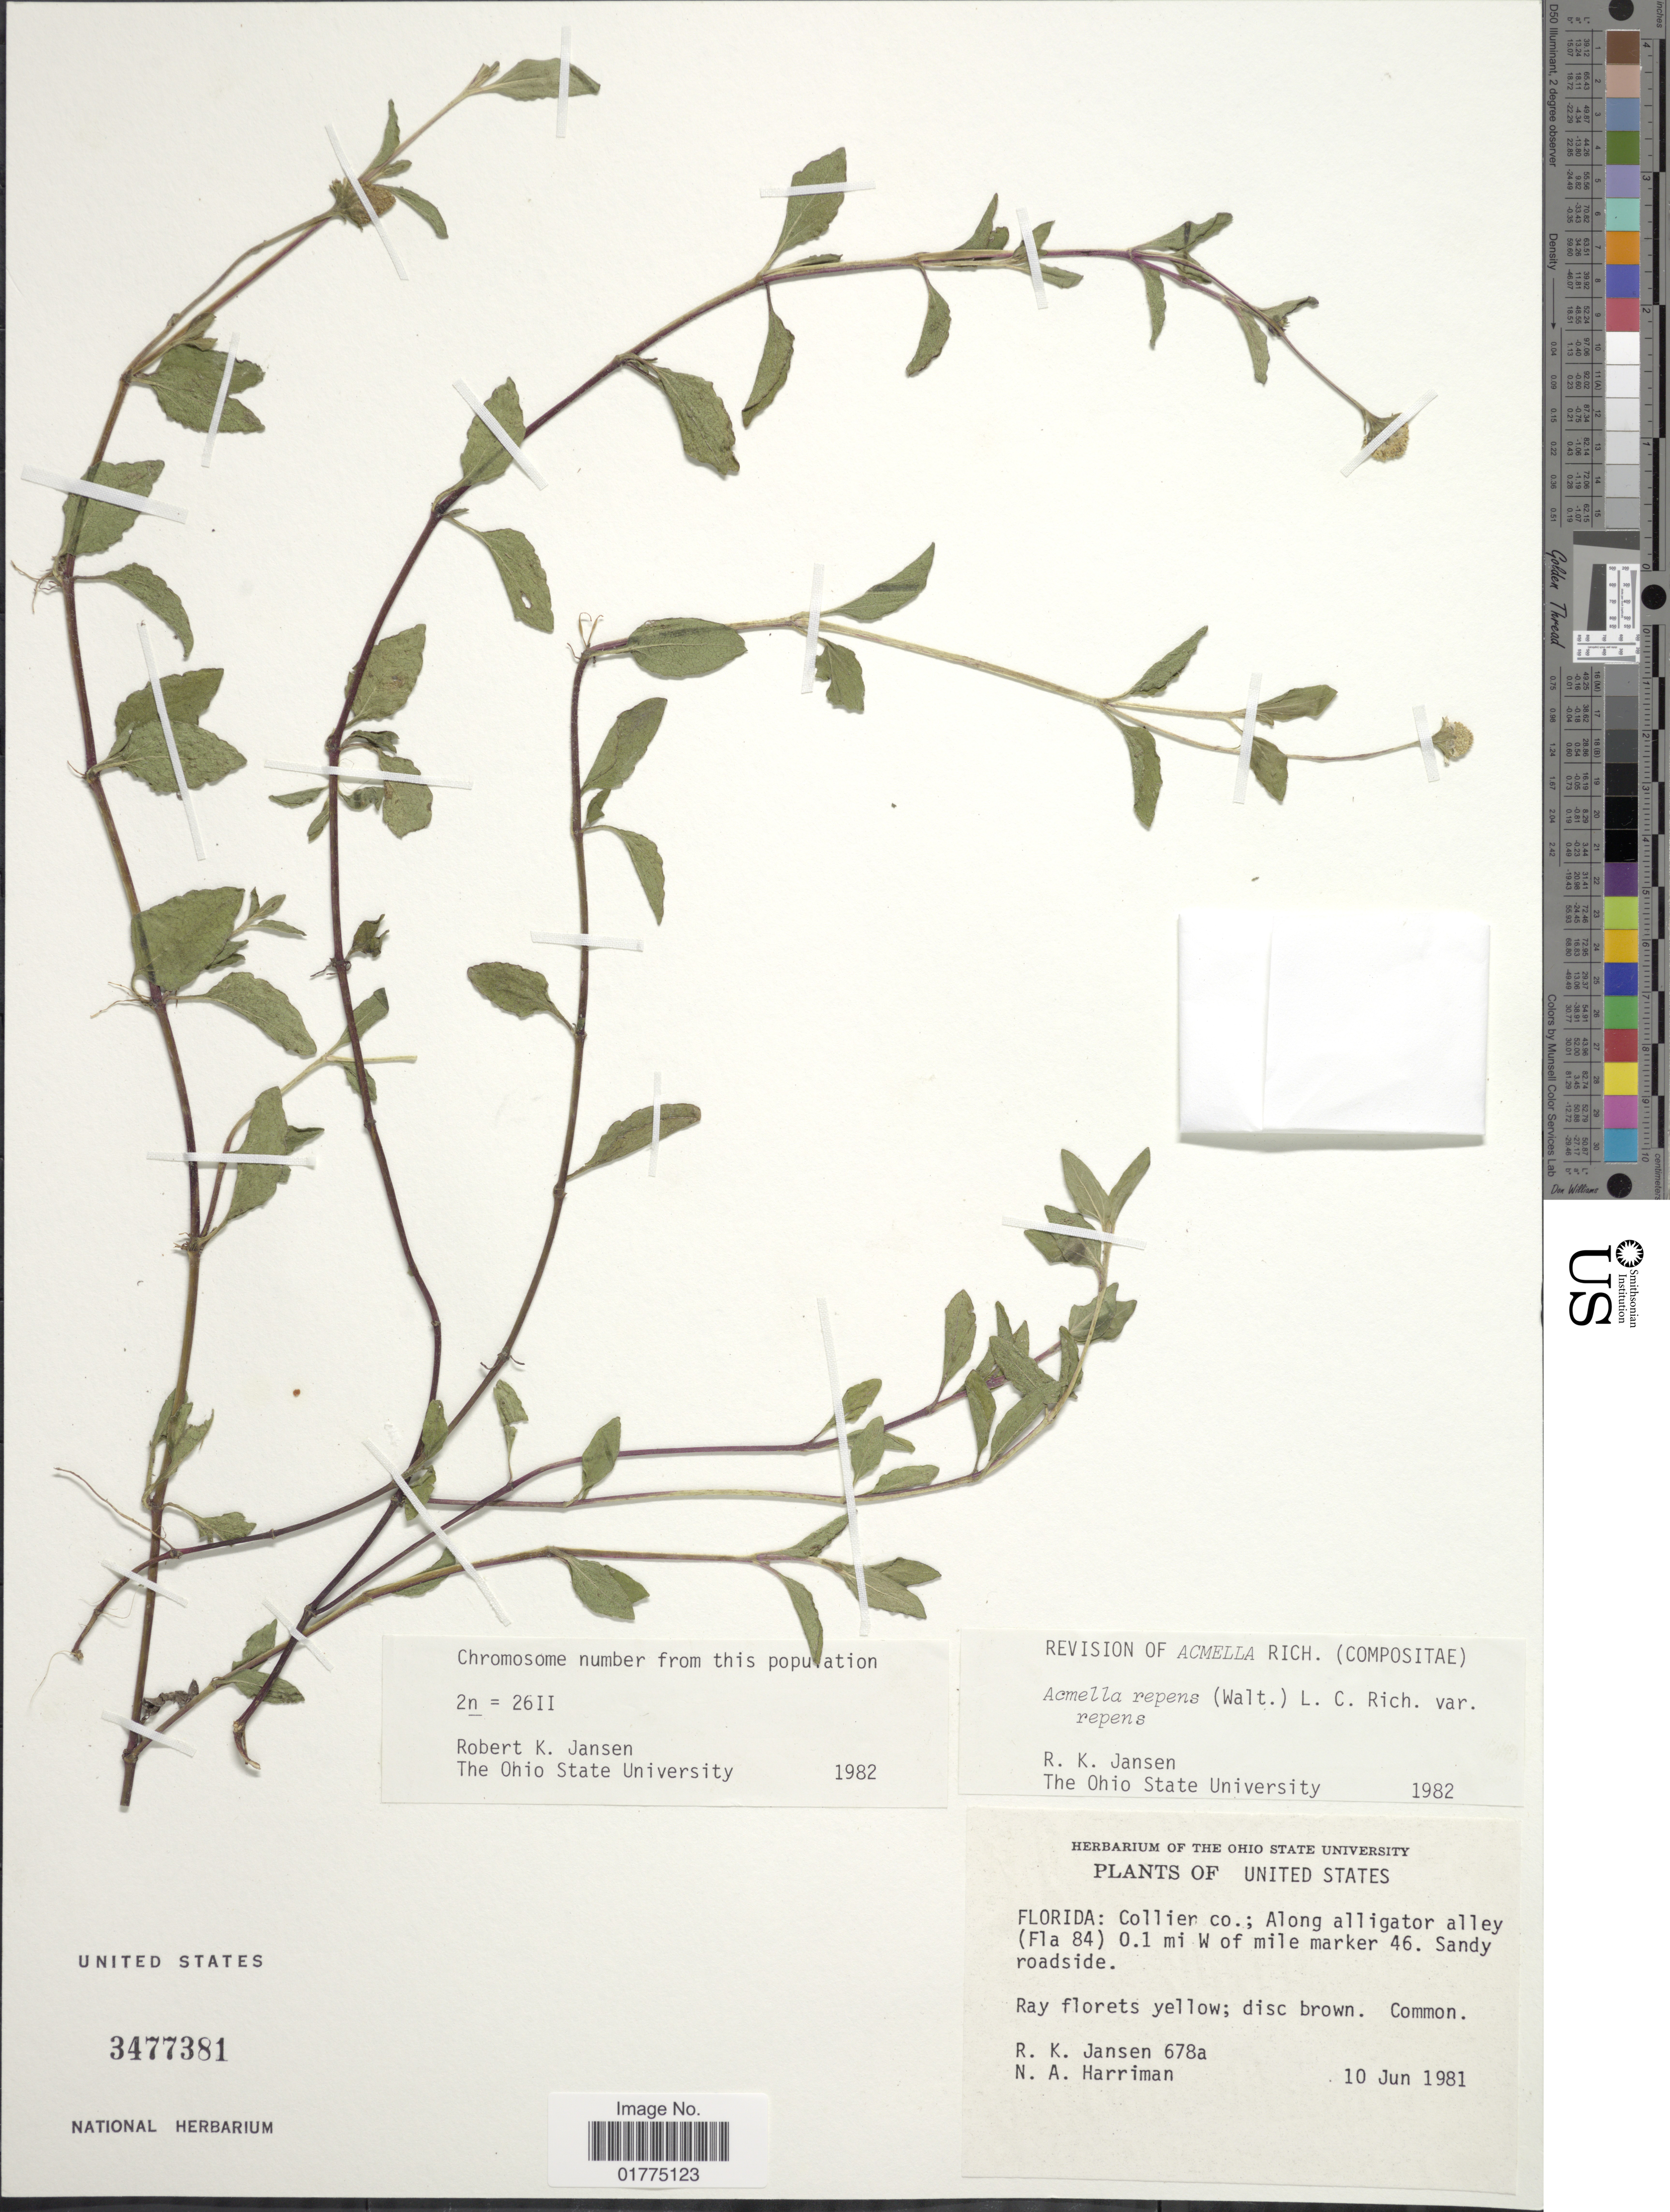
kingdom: Plantae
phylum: Tracheophyta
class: Magnoliopsida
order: Asterales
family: Asteraceae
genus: Acmella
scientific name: Acmella repens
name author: (Walter) Rich.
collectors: R. K. Jansen & N. A. Harriman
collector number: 678a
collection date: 1981-06-10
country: United States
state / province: Florida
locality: Florida: Collien co.; Along alligator alley (Fla 84) 0.1 mi W of mile marker 46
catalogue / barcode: US 3477381